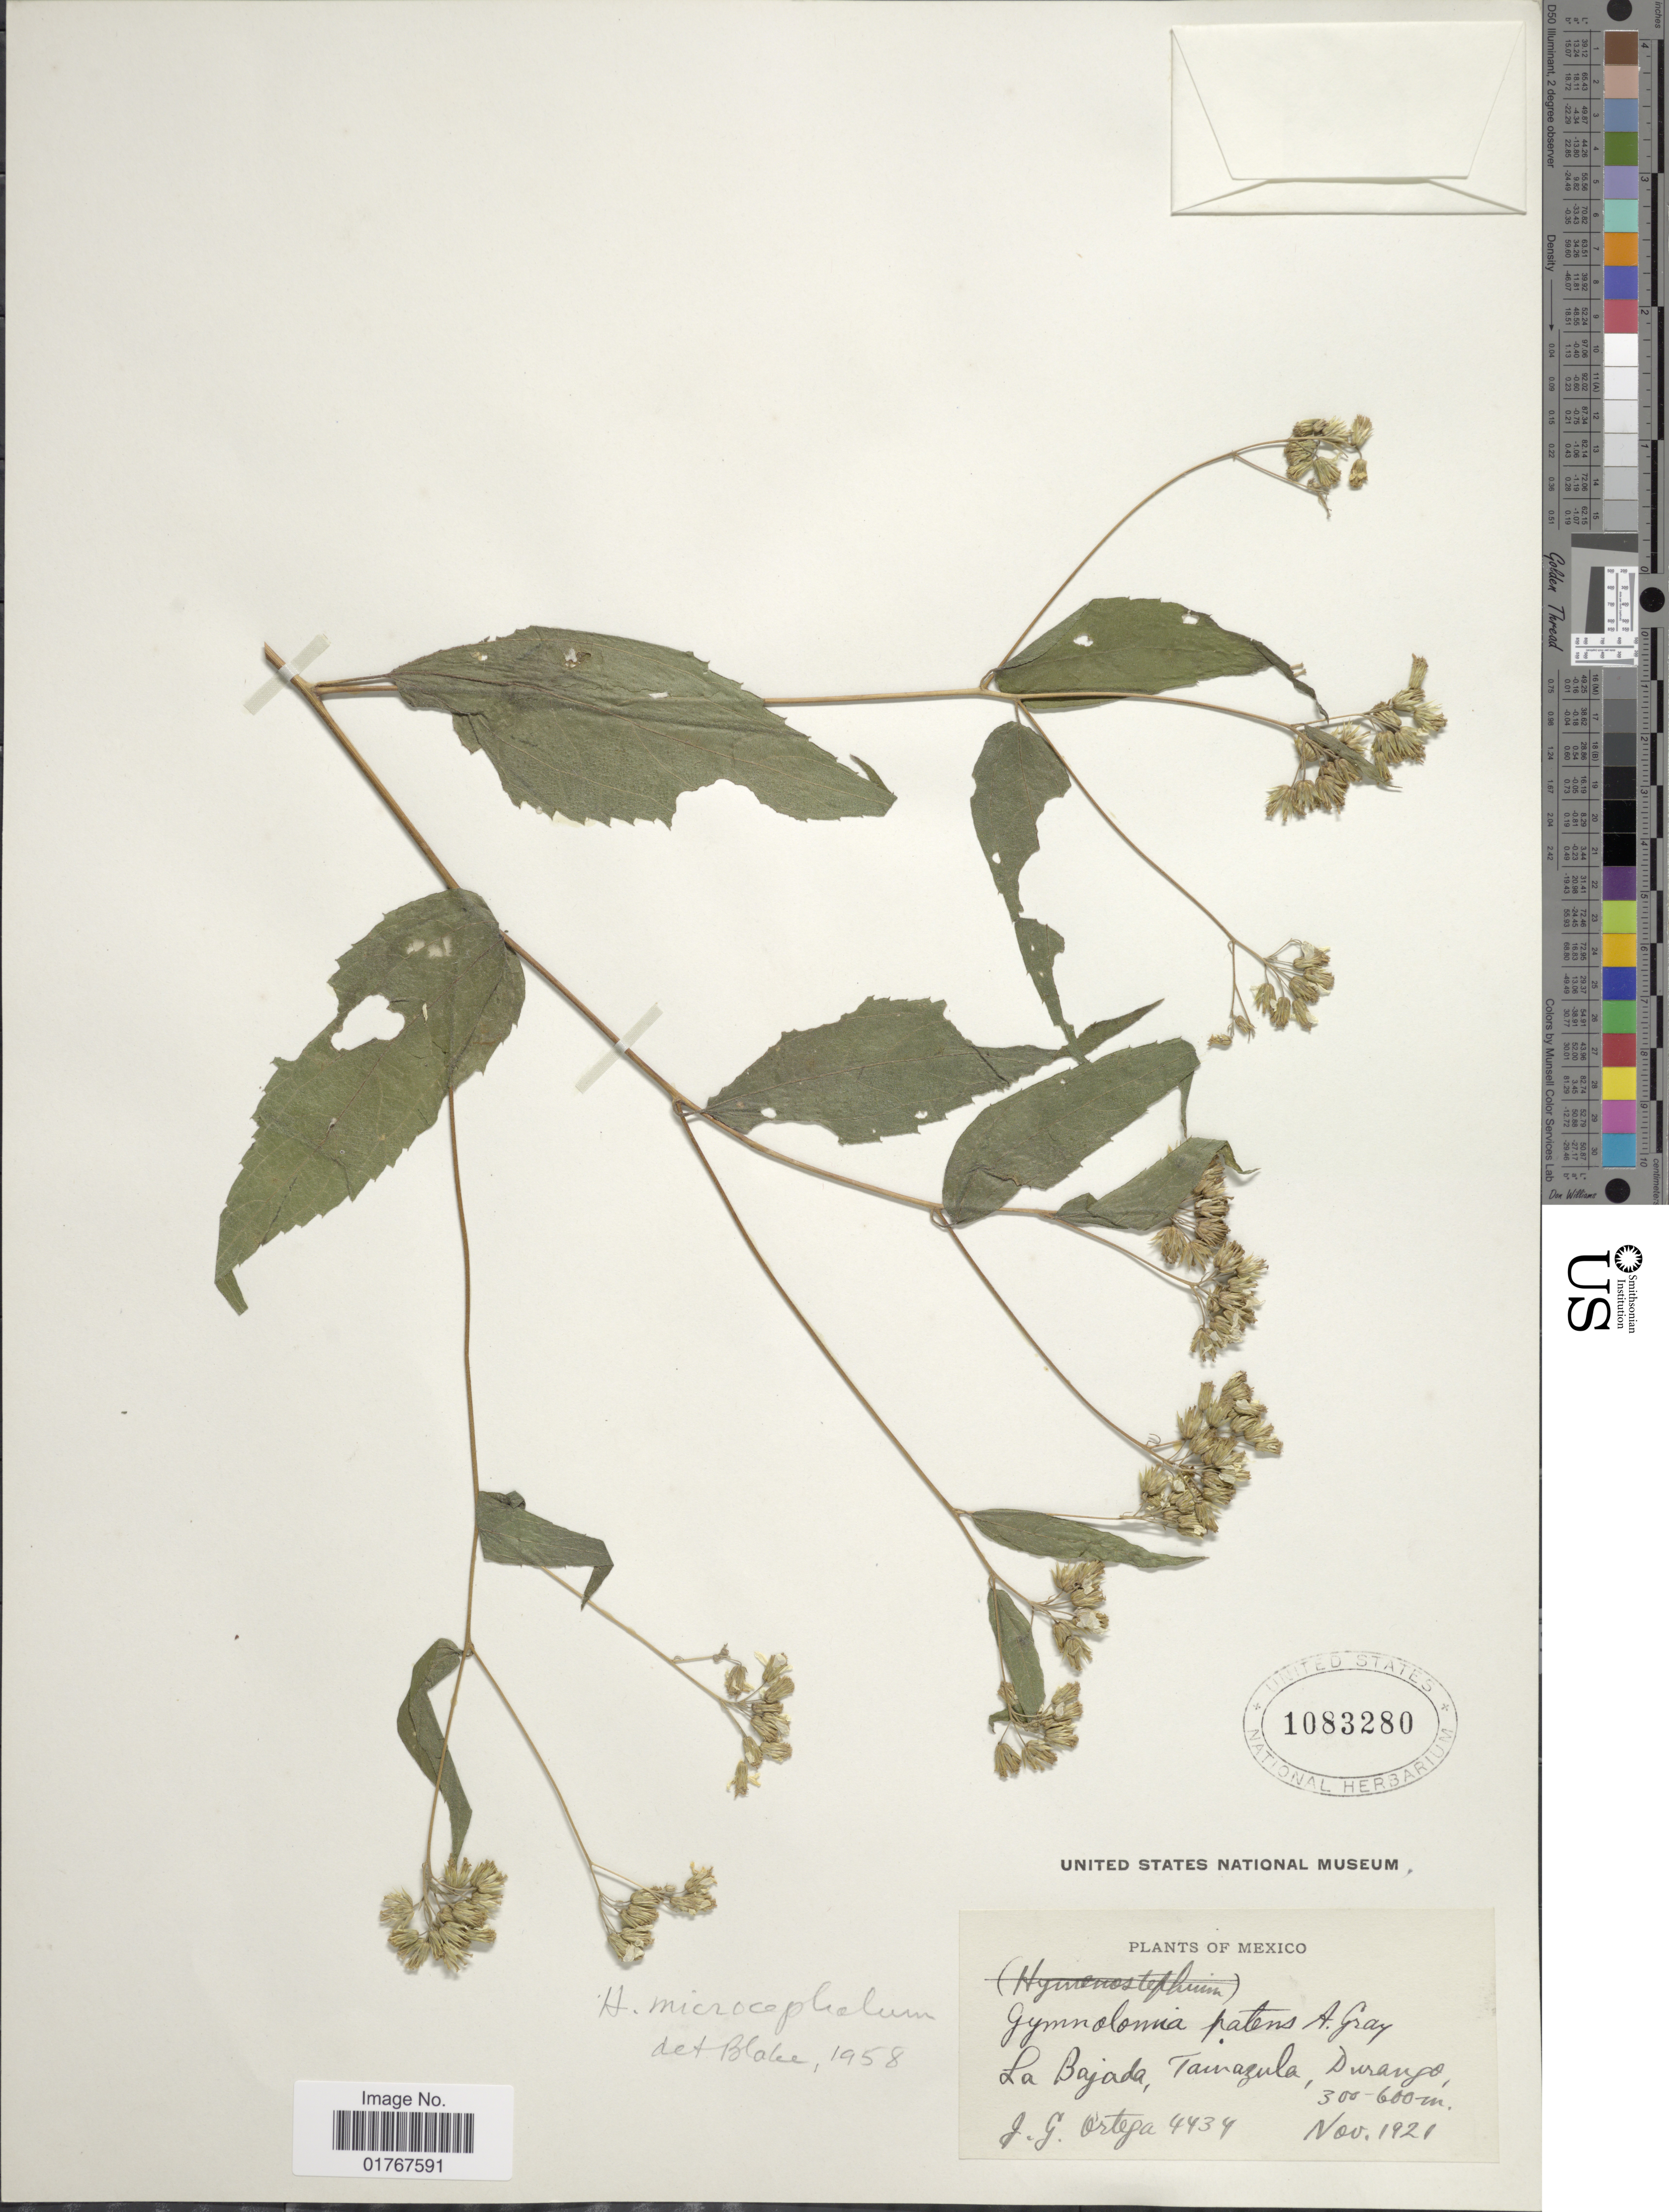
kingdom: Plantae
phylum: Tracheophyta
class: Magnoliopsida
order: Asterales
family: Asteraceae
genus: Viguiera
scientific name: Viguiera cordata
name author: (Hook. & Arn.) D'Arcy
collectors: J. Ortega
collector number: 4434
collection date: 1921-11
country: Mexico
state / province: Durango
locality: La Bajada, Tamazula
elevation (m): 300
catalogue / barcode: US 1083280